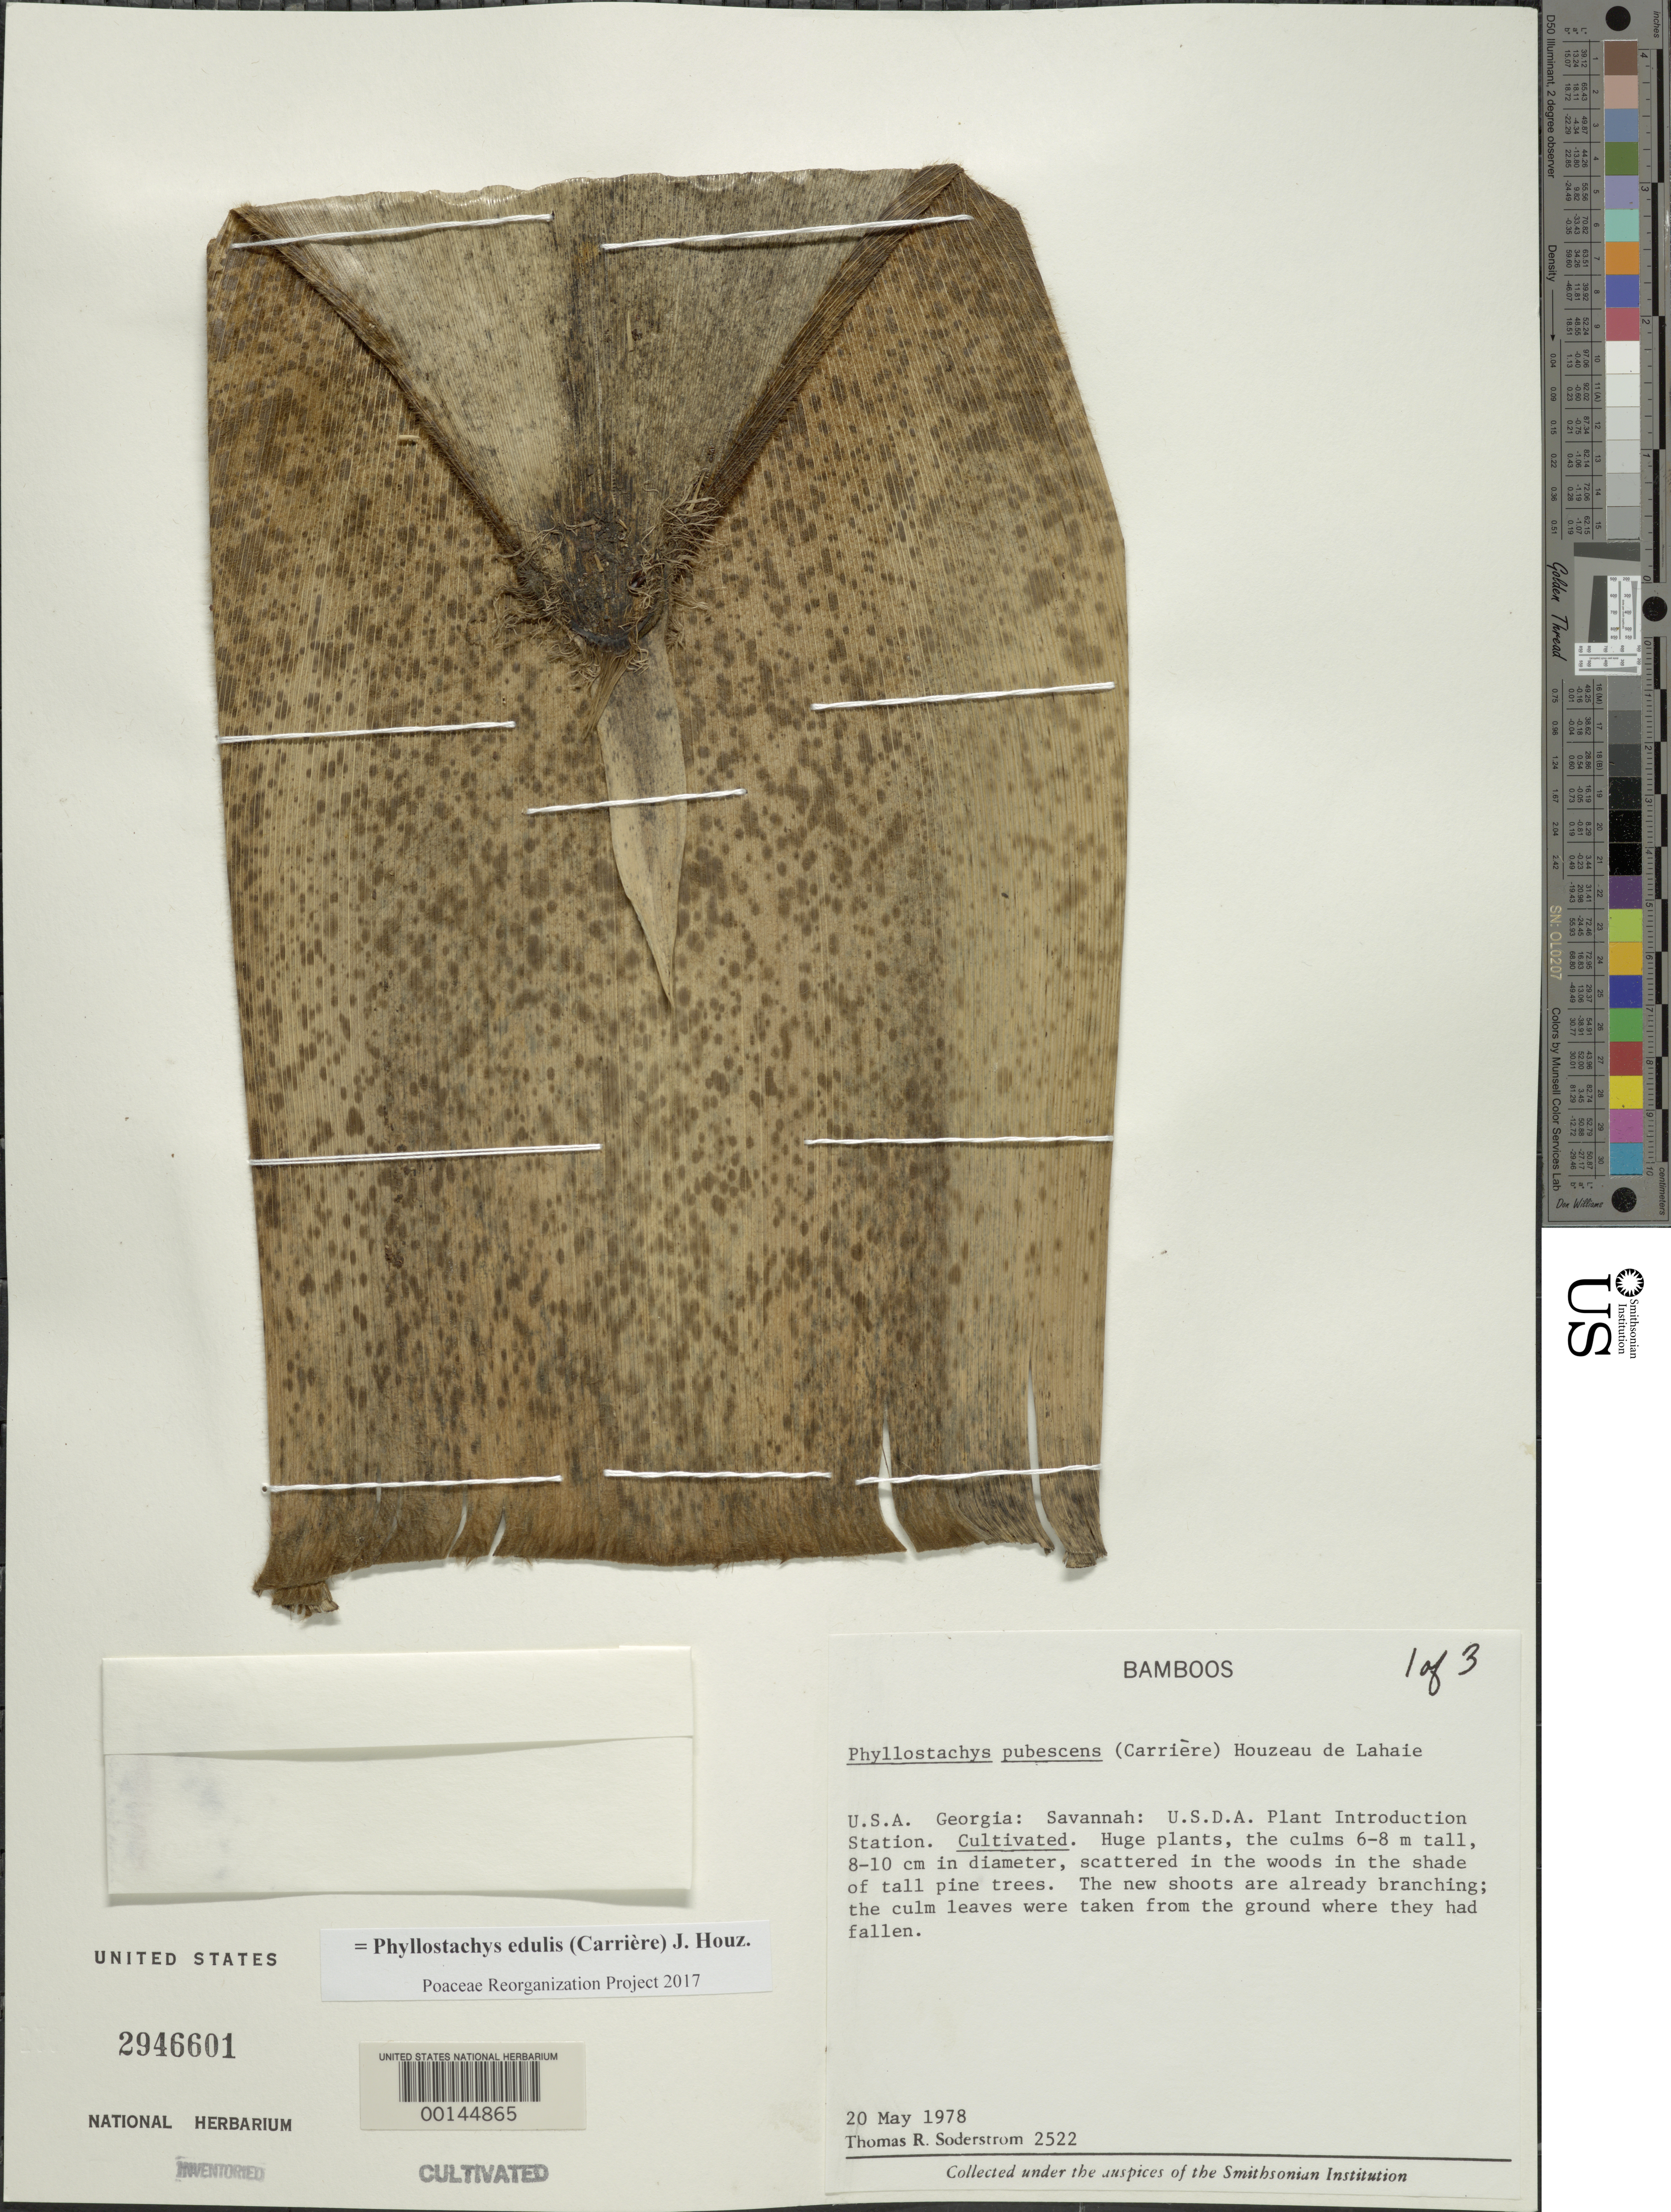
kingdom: Plantae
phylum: Tracheophyta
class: Liliopsida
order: Poales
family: Poaceae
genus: Phyllostachys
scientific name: Phyllostachys edulis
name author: (Carrière) J. Houz.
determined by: Poaceae Reorganization Project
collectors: T. R. Soderstrom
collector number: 2522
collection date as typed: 20 May 1978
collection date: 1978-05-20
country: United States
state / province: Georgia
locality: Savannah, barbour lathrop p.i. garden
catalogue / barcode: US 2946601